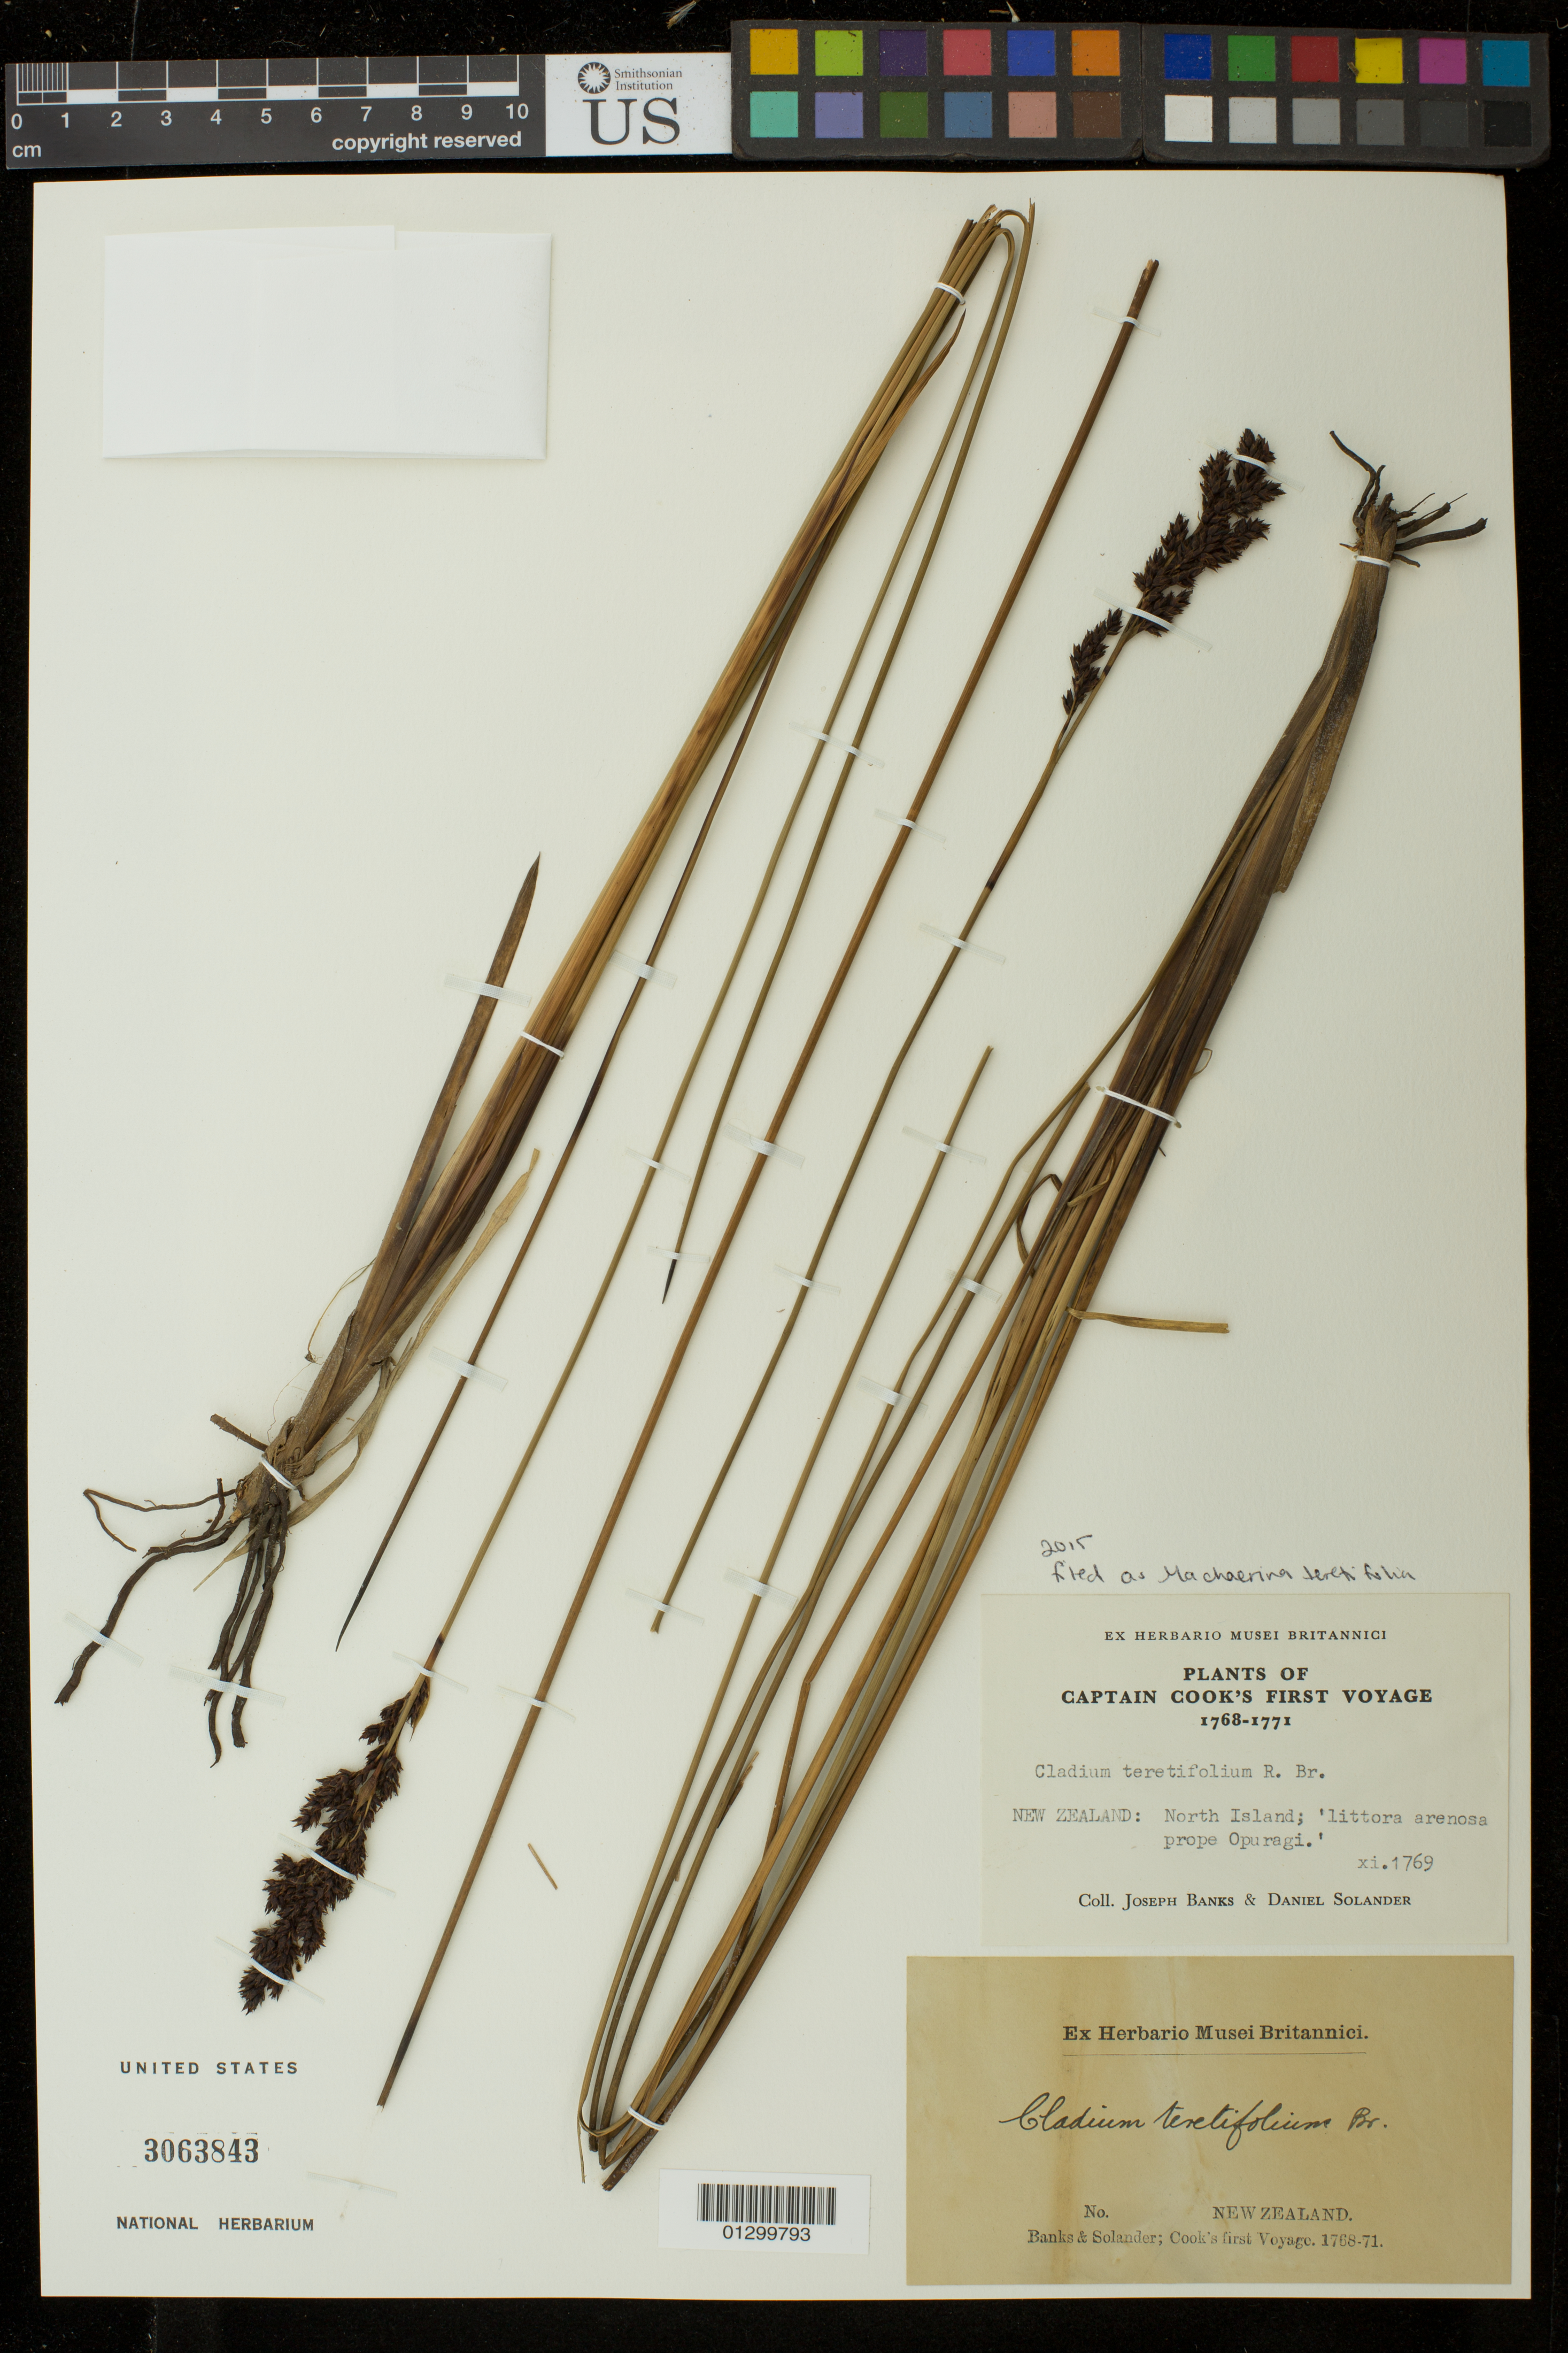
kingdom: Plantae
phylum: Tracheophyta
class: Liliopsida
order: Poales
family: Cyperaceae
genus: Machaerina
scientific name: Machaerina teretifolia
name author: (R. Br.) T. Koyama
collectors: J. Banks & D. C. Solander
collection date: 1769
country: New Zealand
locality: North Island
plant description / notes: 'littora arenosa prope Opuragi'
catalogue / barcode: US 3063843